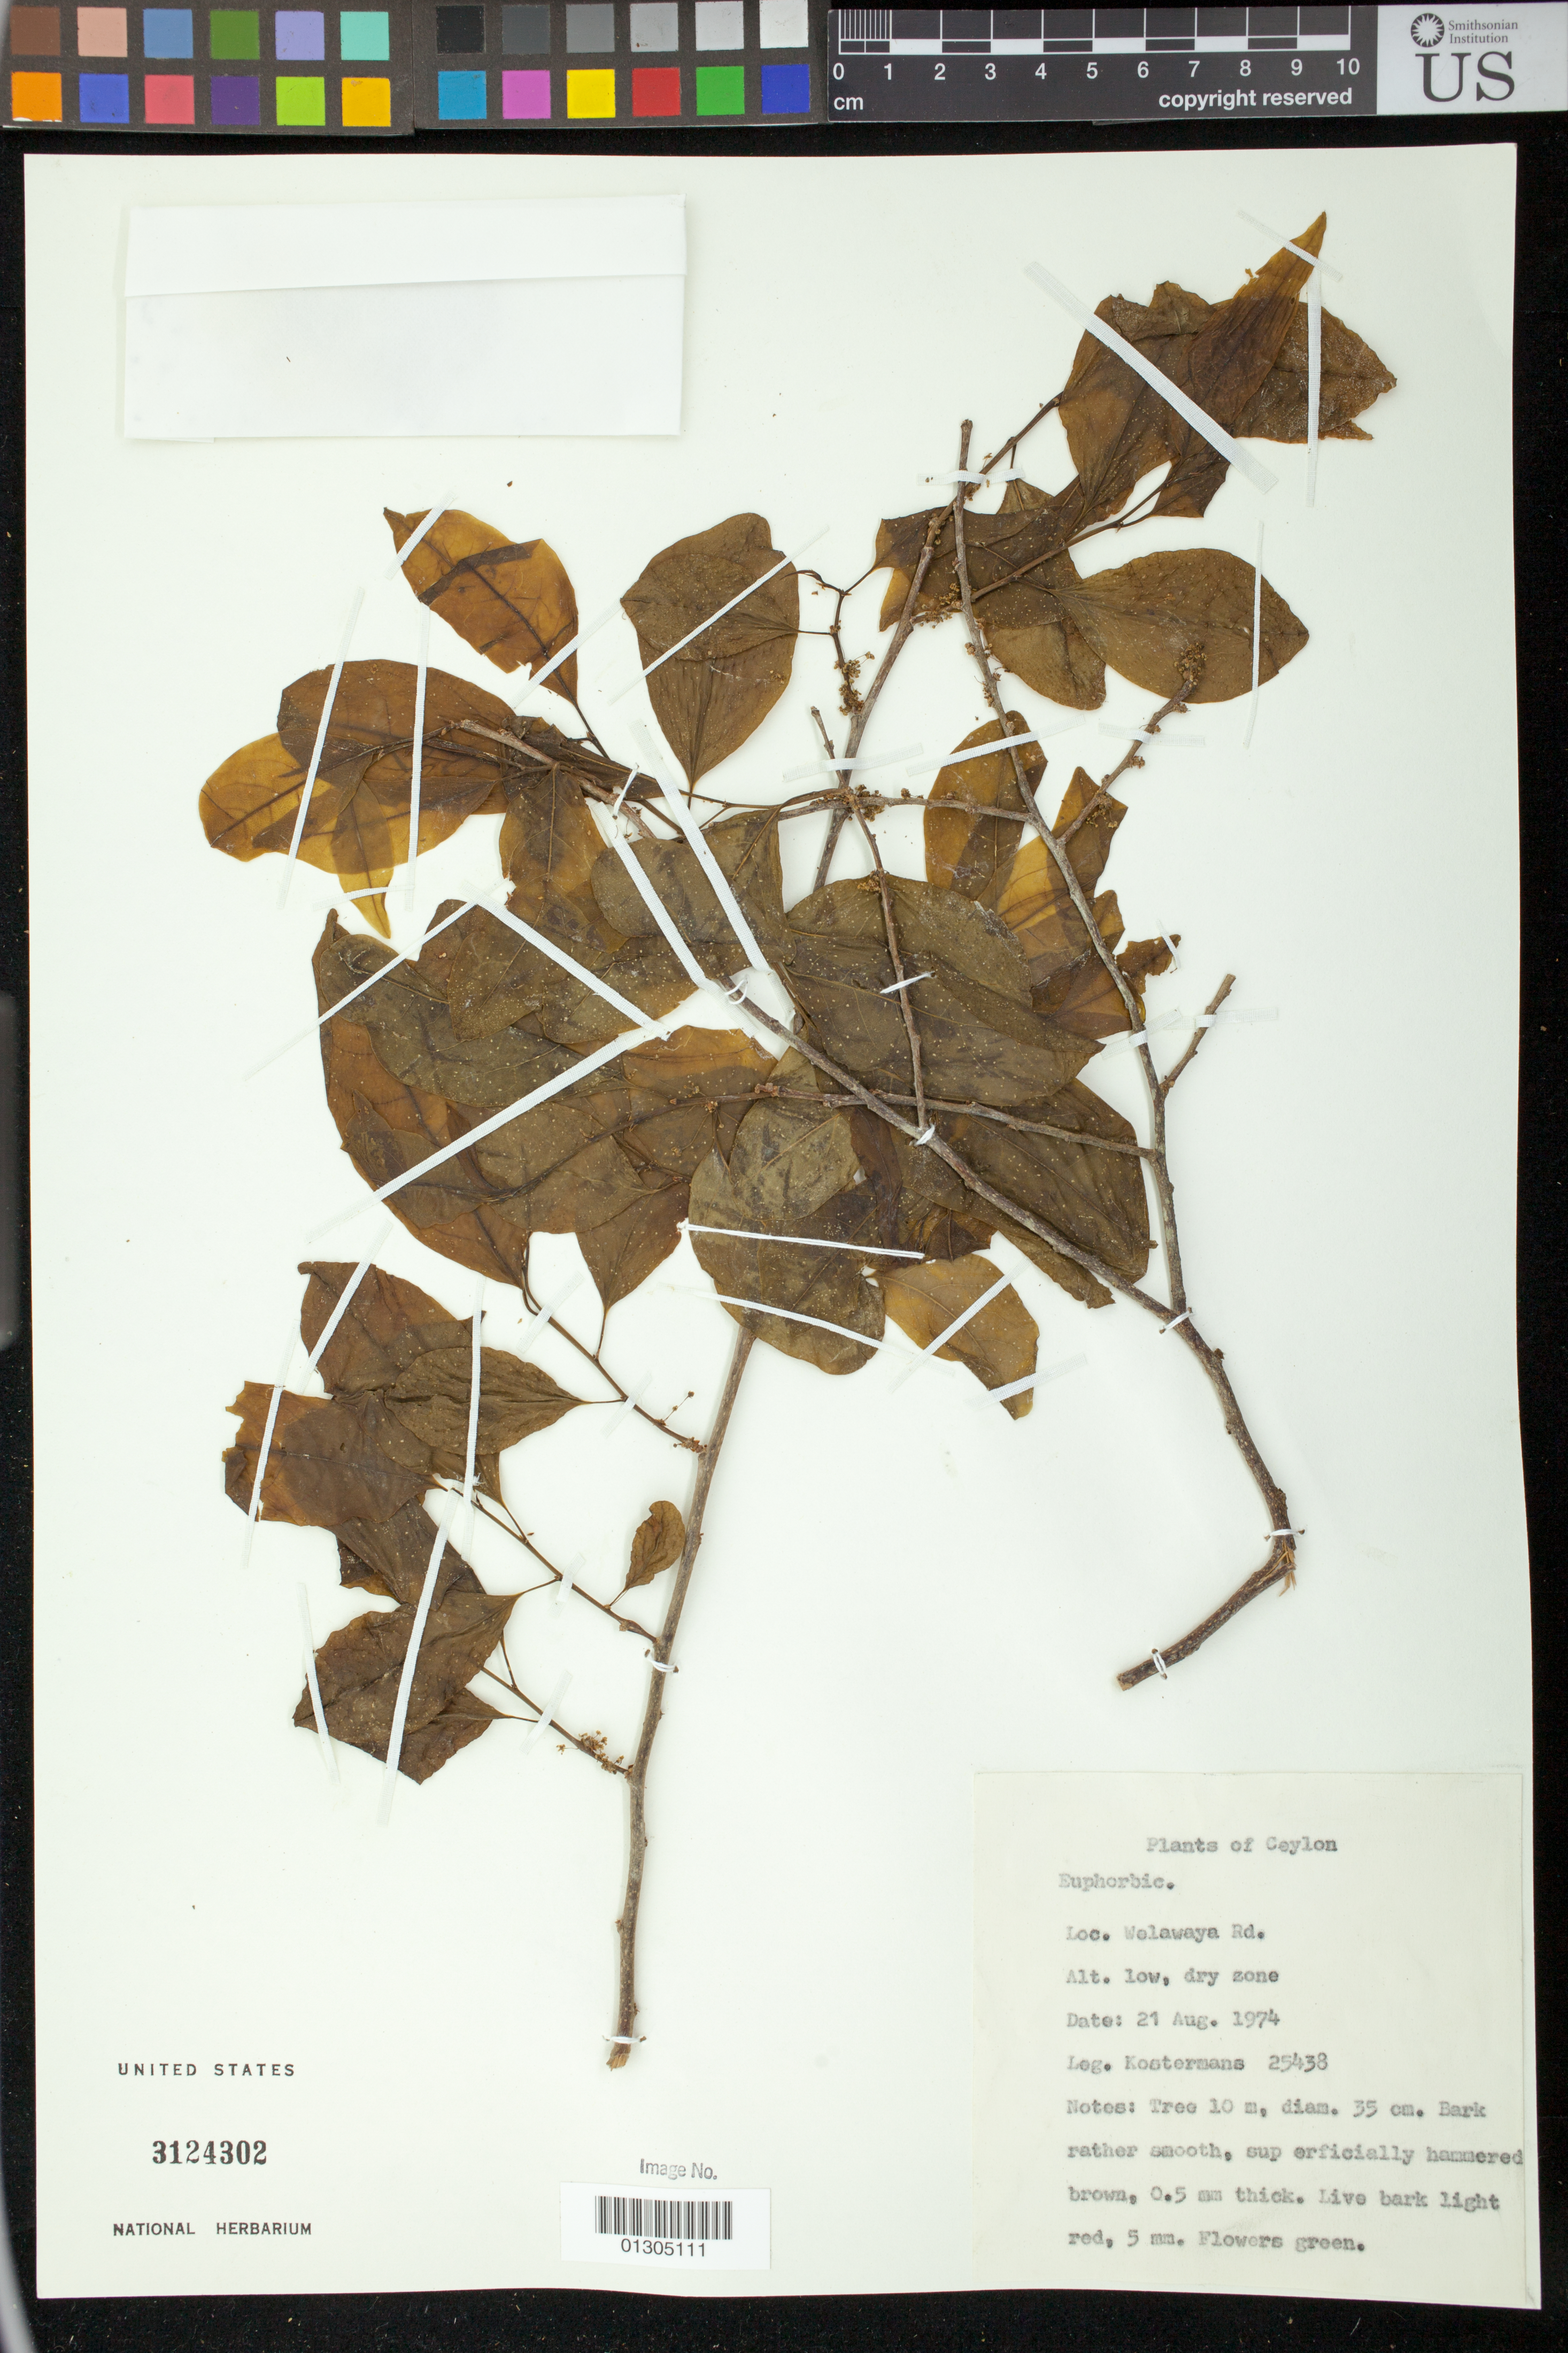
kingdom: Plantae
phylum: Tracheophyta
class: Magnoliopsida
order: Malpighiales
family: Euphorbiaceae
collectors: A. J. G. Kostermans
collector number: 25438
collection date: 1974-08-21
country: Sri Lanka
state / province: Uva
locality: Welawaya Rd. [Wellawaya]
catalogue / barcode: US 3124302